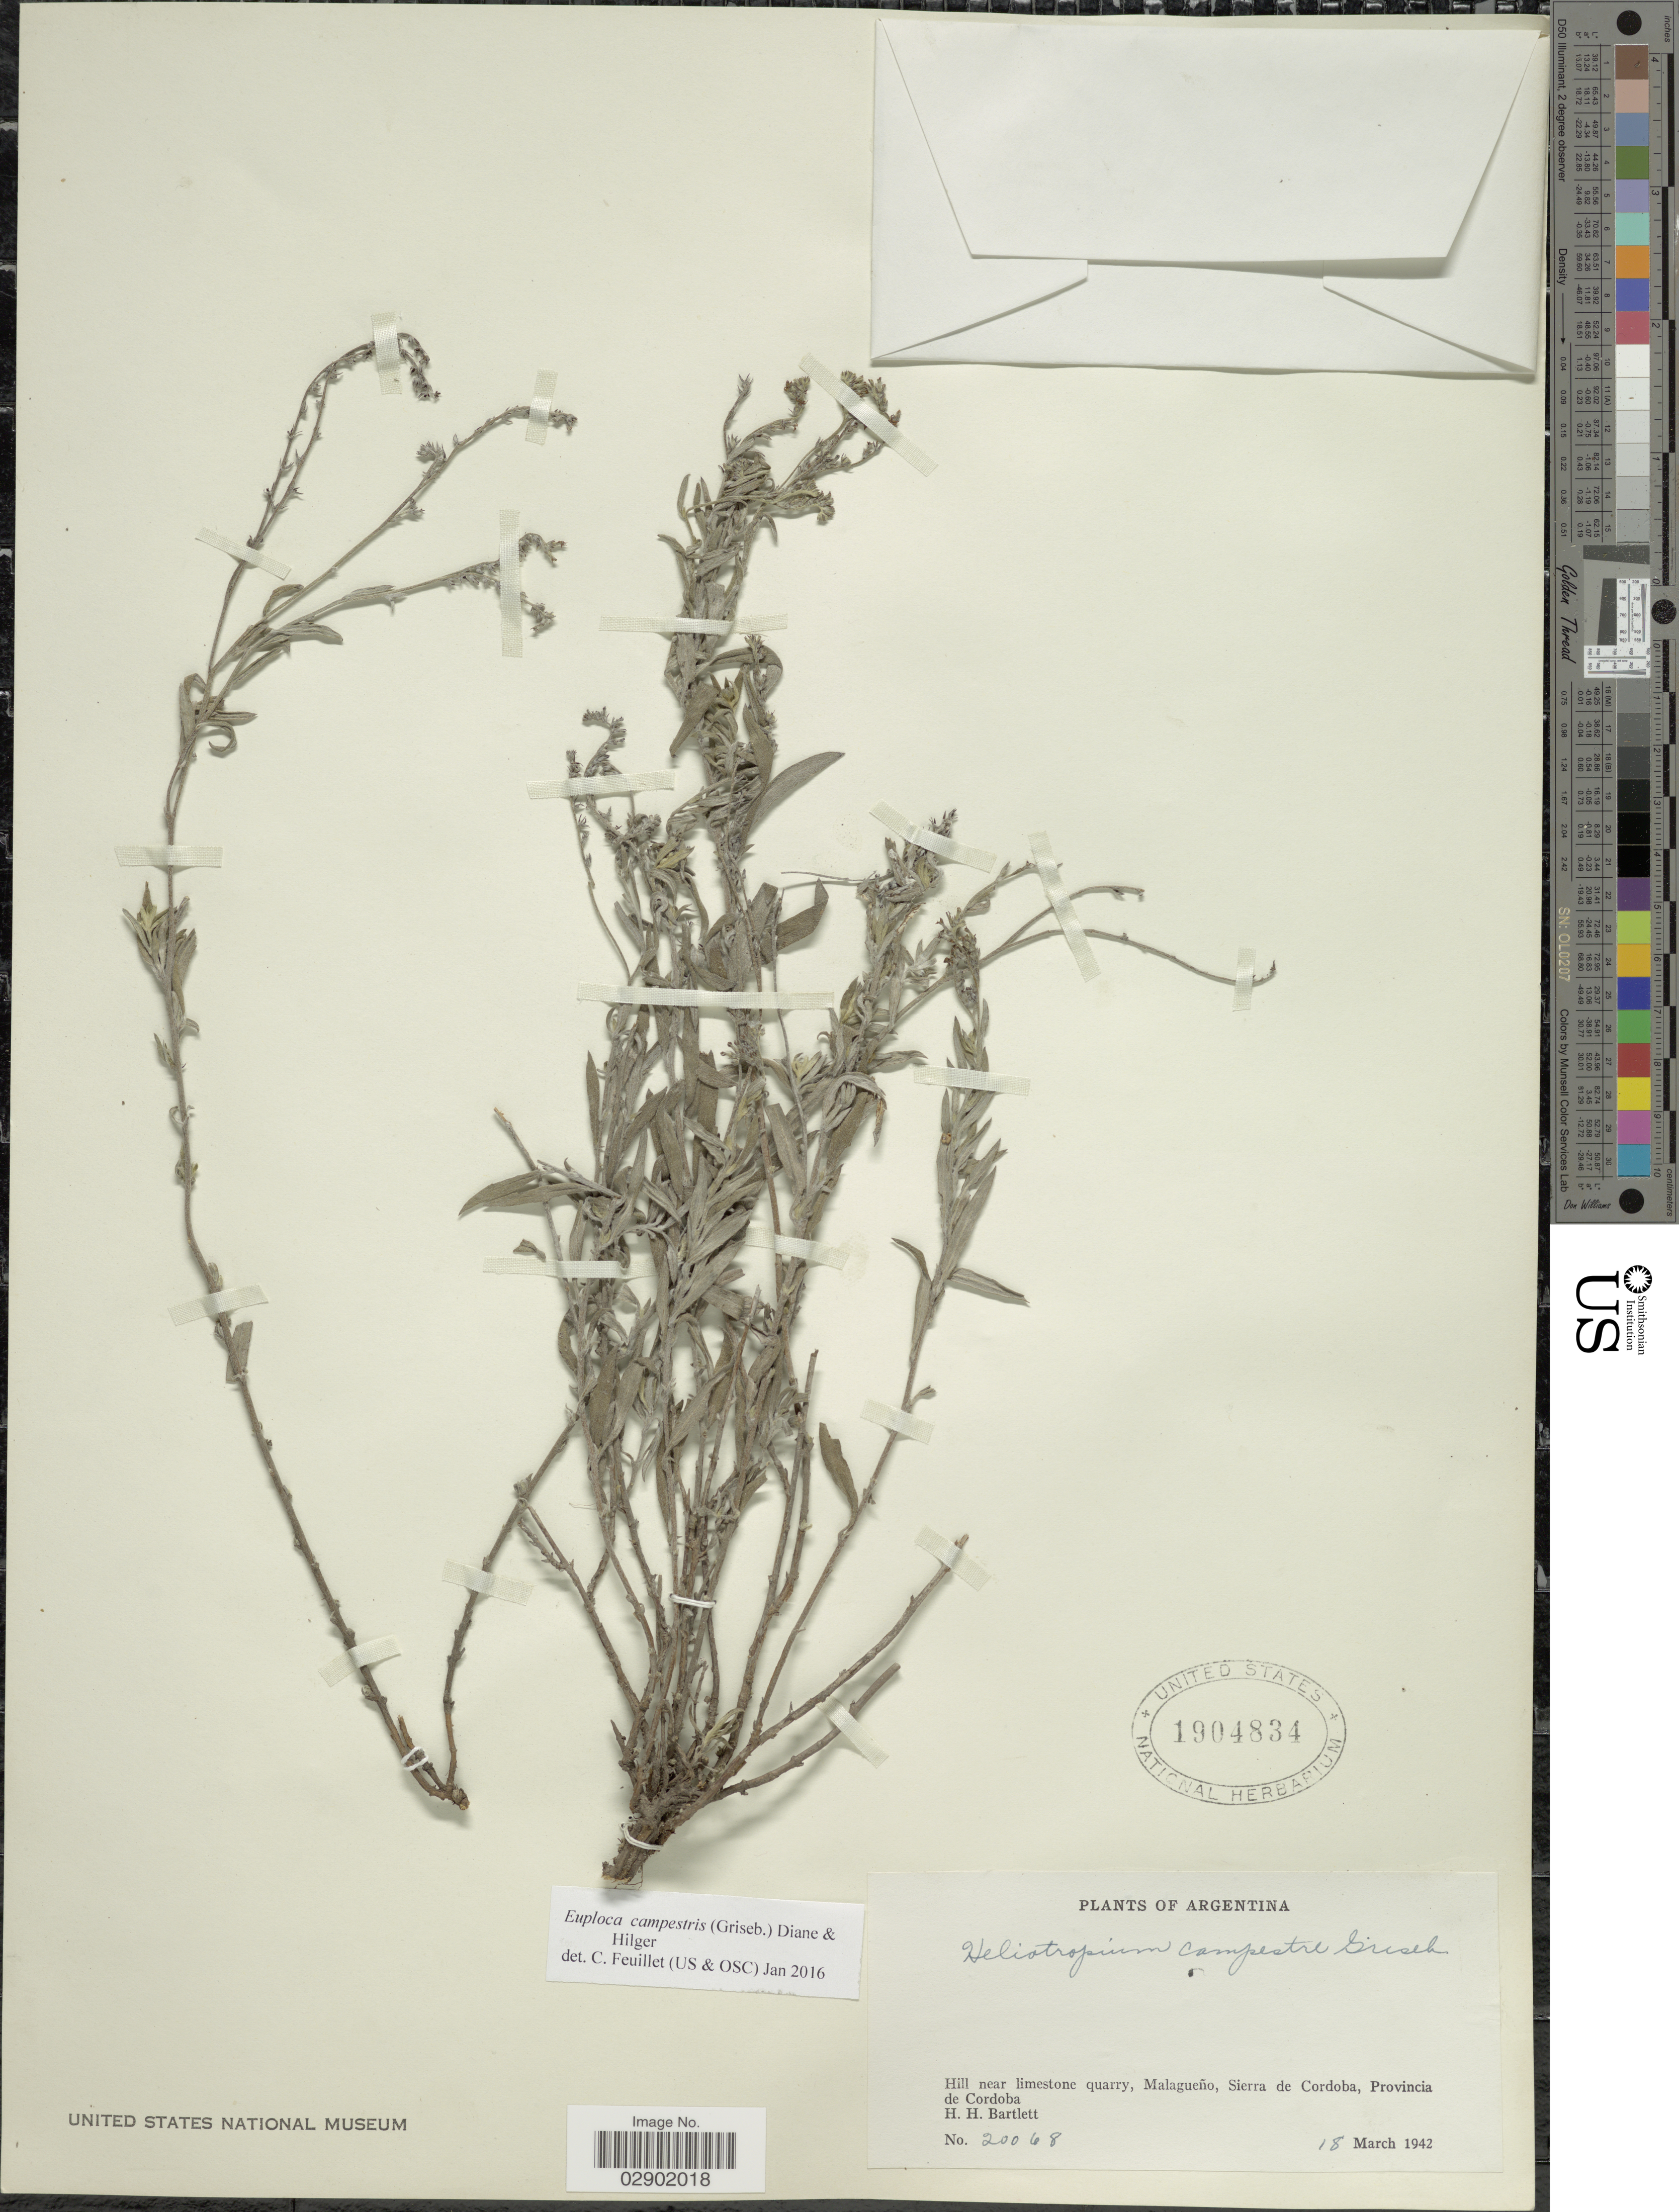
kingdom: Plantae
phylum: Tracheophyta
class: Magnoliopsida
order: Boraginales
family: Heliotropiaceae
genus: Euploca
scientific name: Euploca campestris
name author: (Griseb.) Diane & Hilger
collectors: H. H. Bartlett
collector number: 20068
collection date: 1942-03-18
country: Argentina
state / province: Cordoba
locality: Hill near limestone quarry, Malagueño, Sierra de Cordoba.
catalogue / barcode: US 1904834